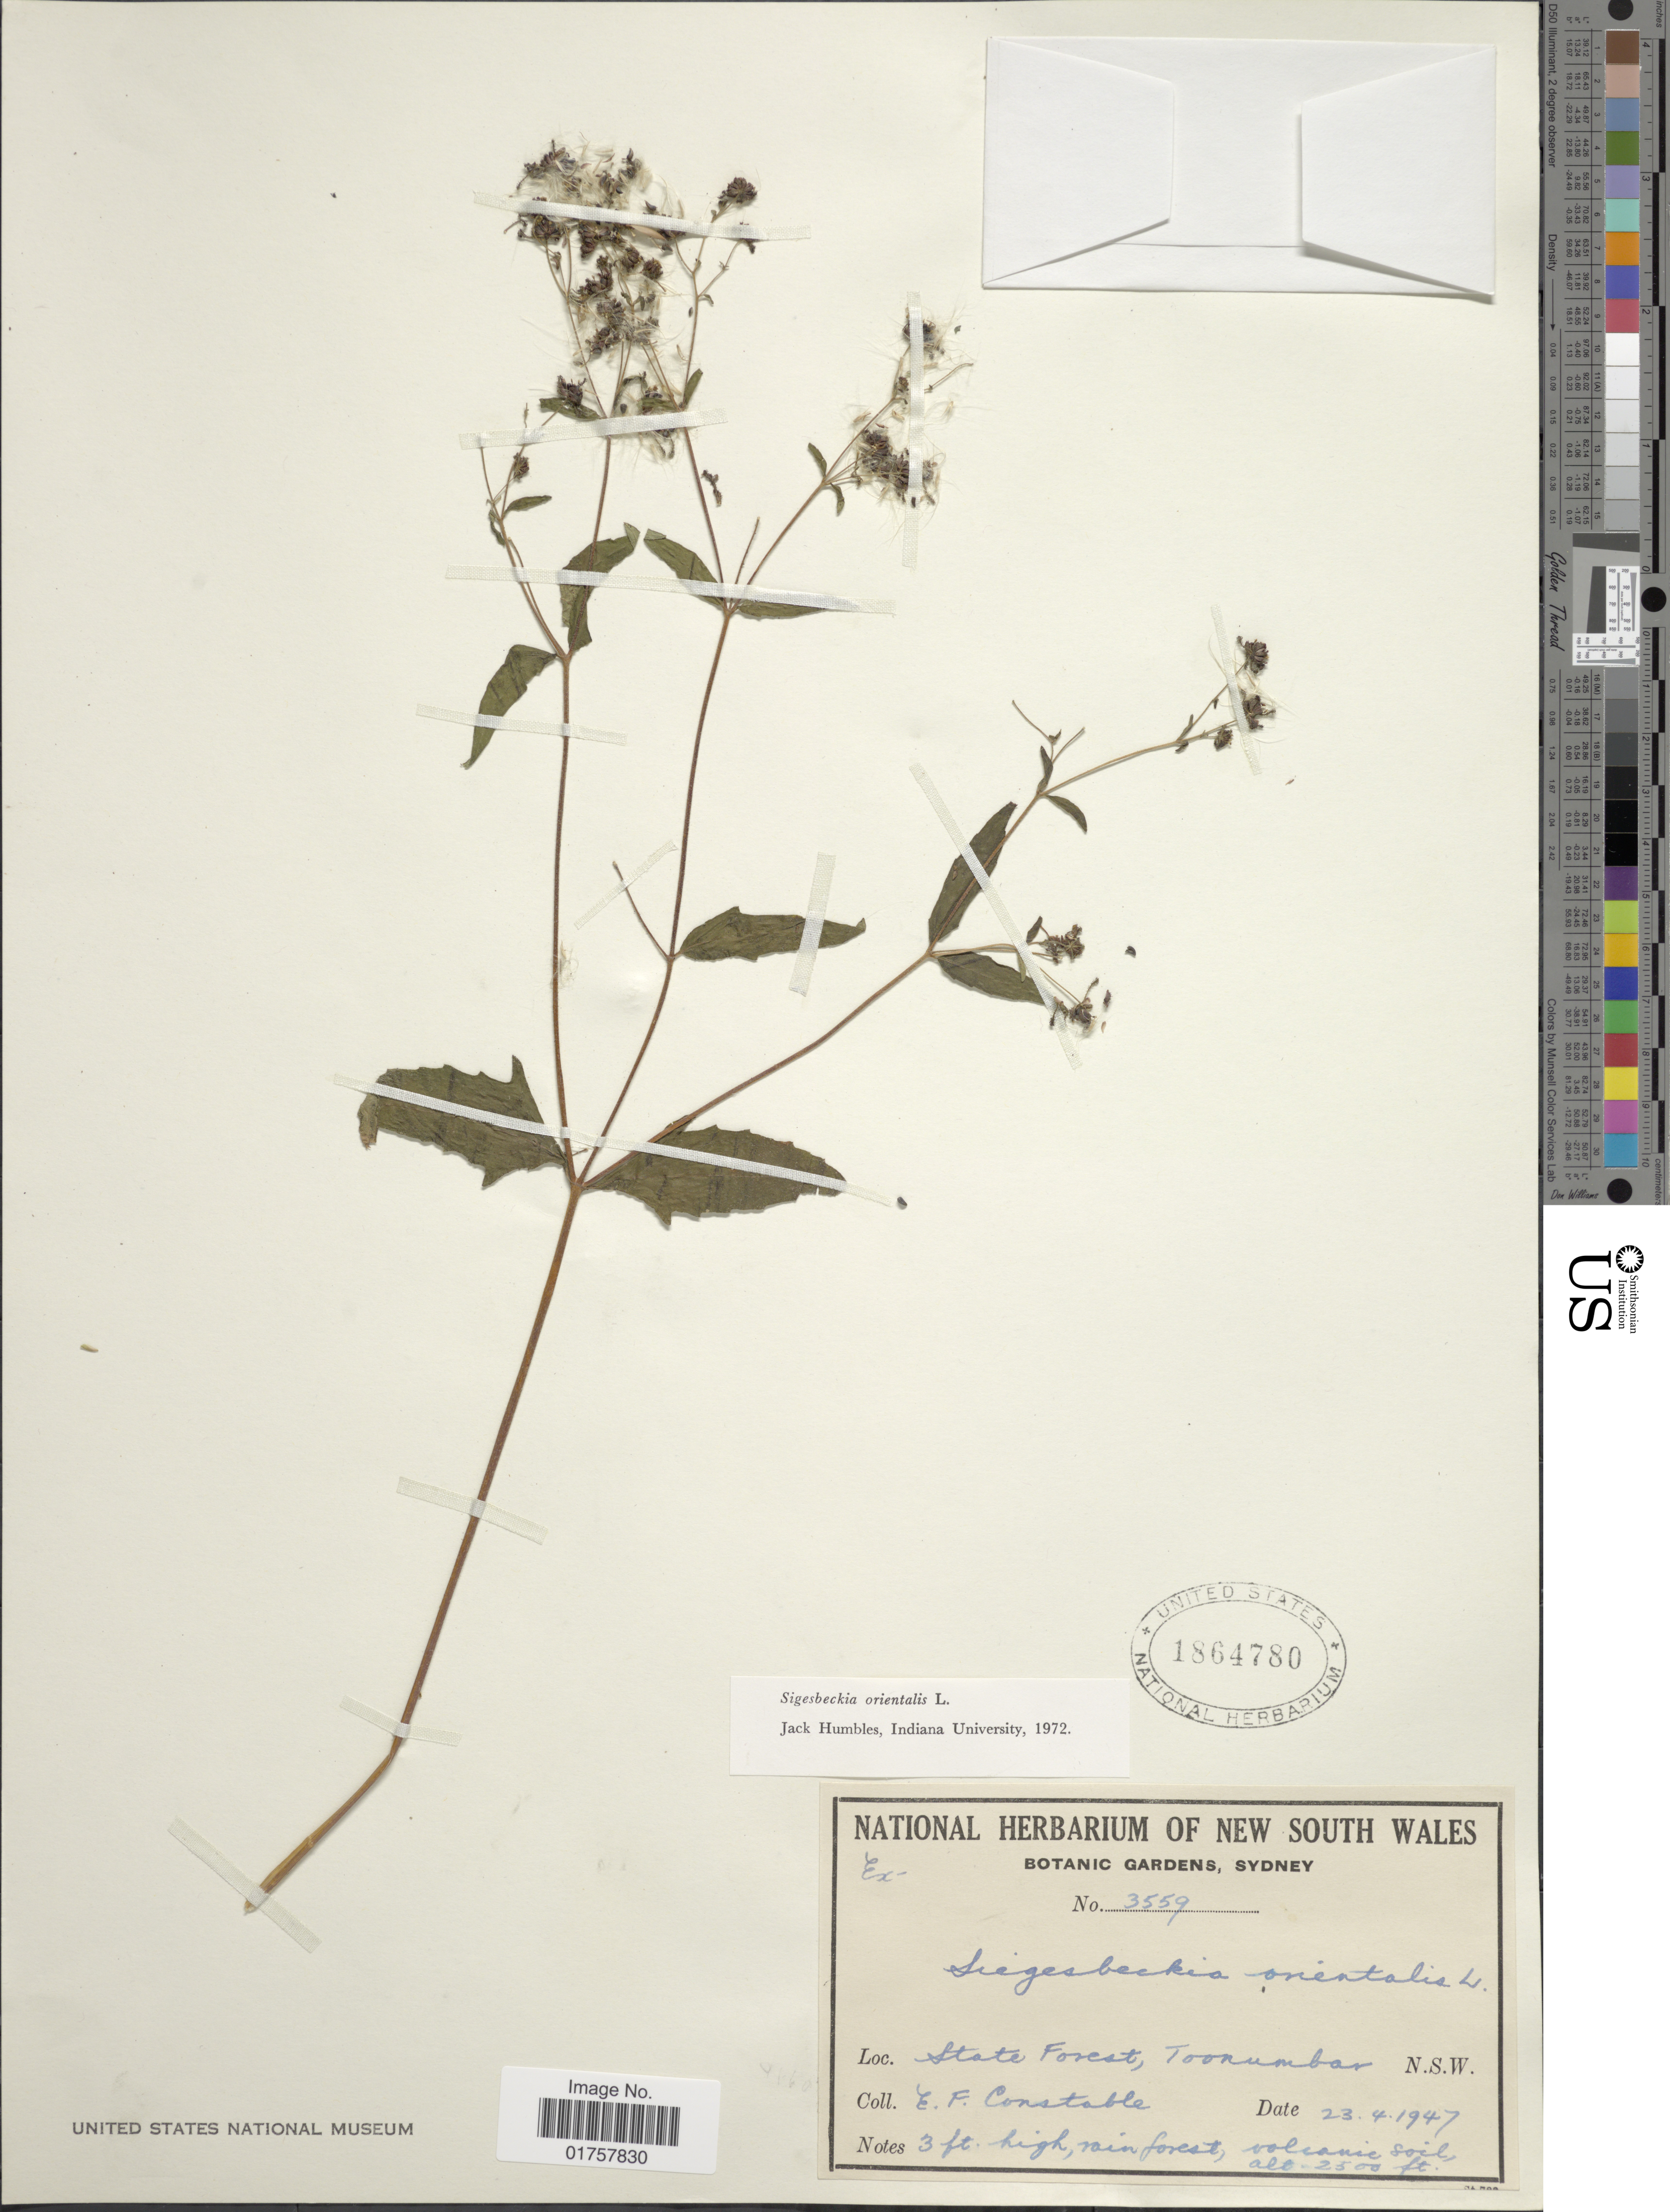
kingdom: Plantae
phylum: Tracheophyta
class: Magnoliopsida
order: Asterales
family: Asteraceae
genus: Sigesbeckia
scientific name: Sigesbeckia orientalis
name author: L.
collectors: E. F. Constable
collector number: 3559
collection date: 1947-04-23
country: Australia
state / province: New South Wales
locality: State Forest, Toonumba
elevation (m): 762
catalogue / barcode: US 1864780